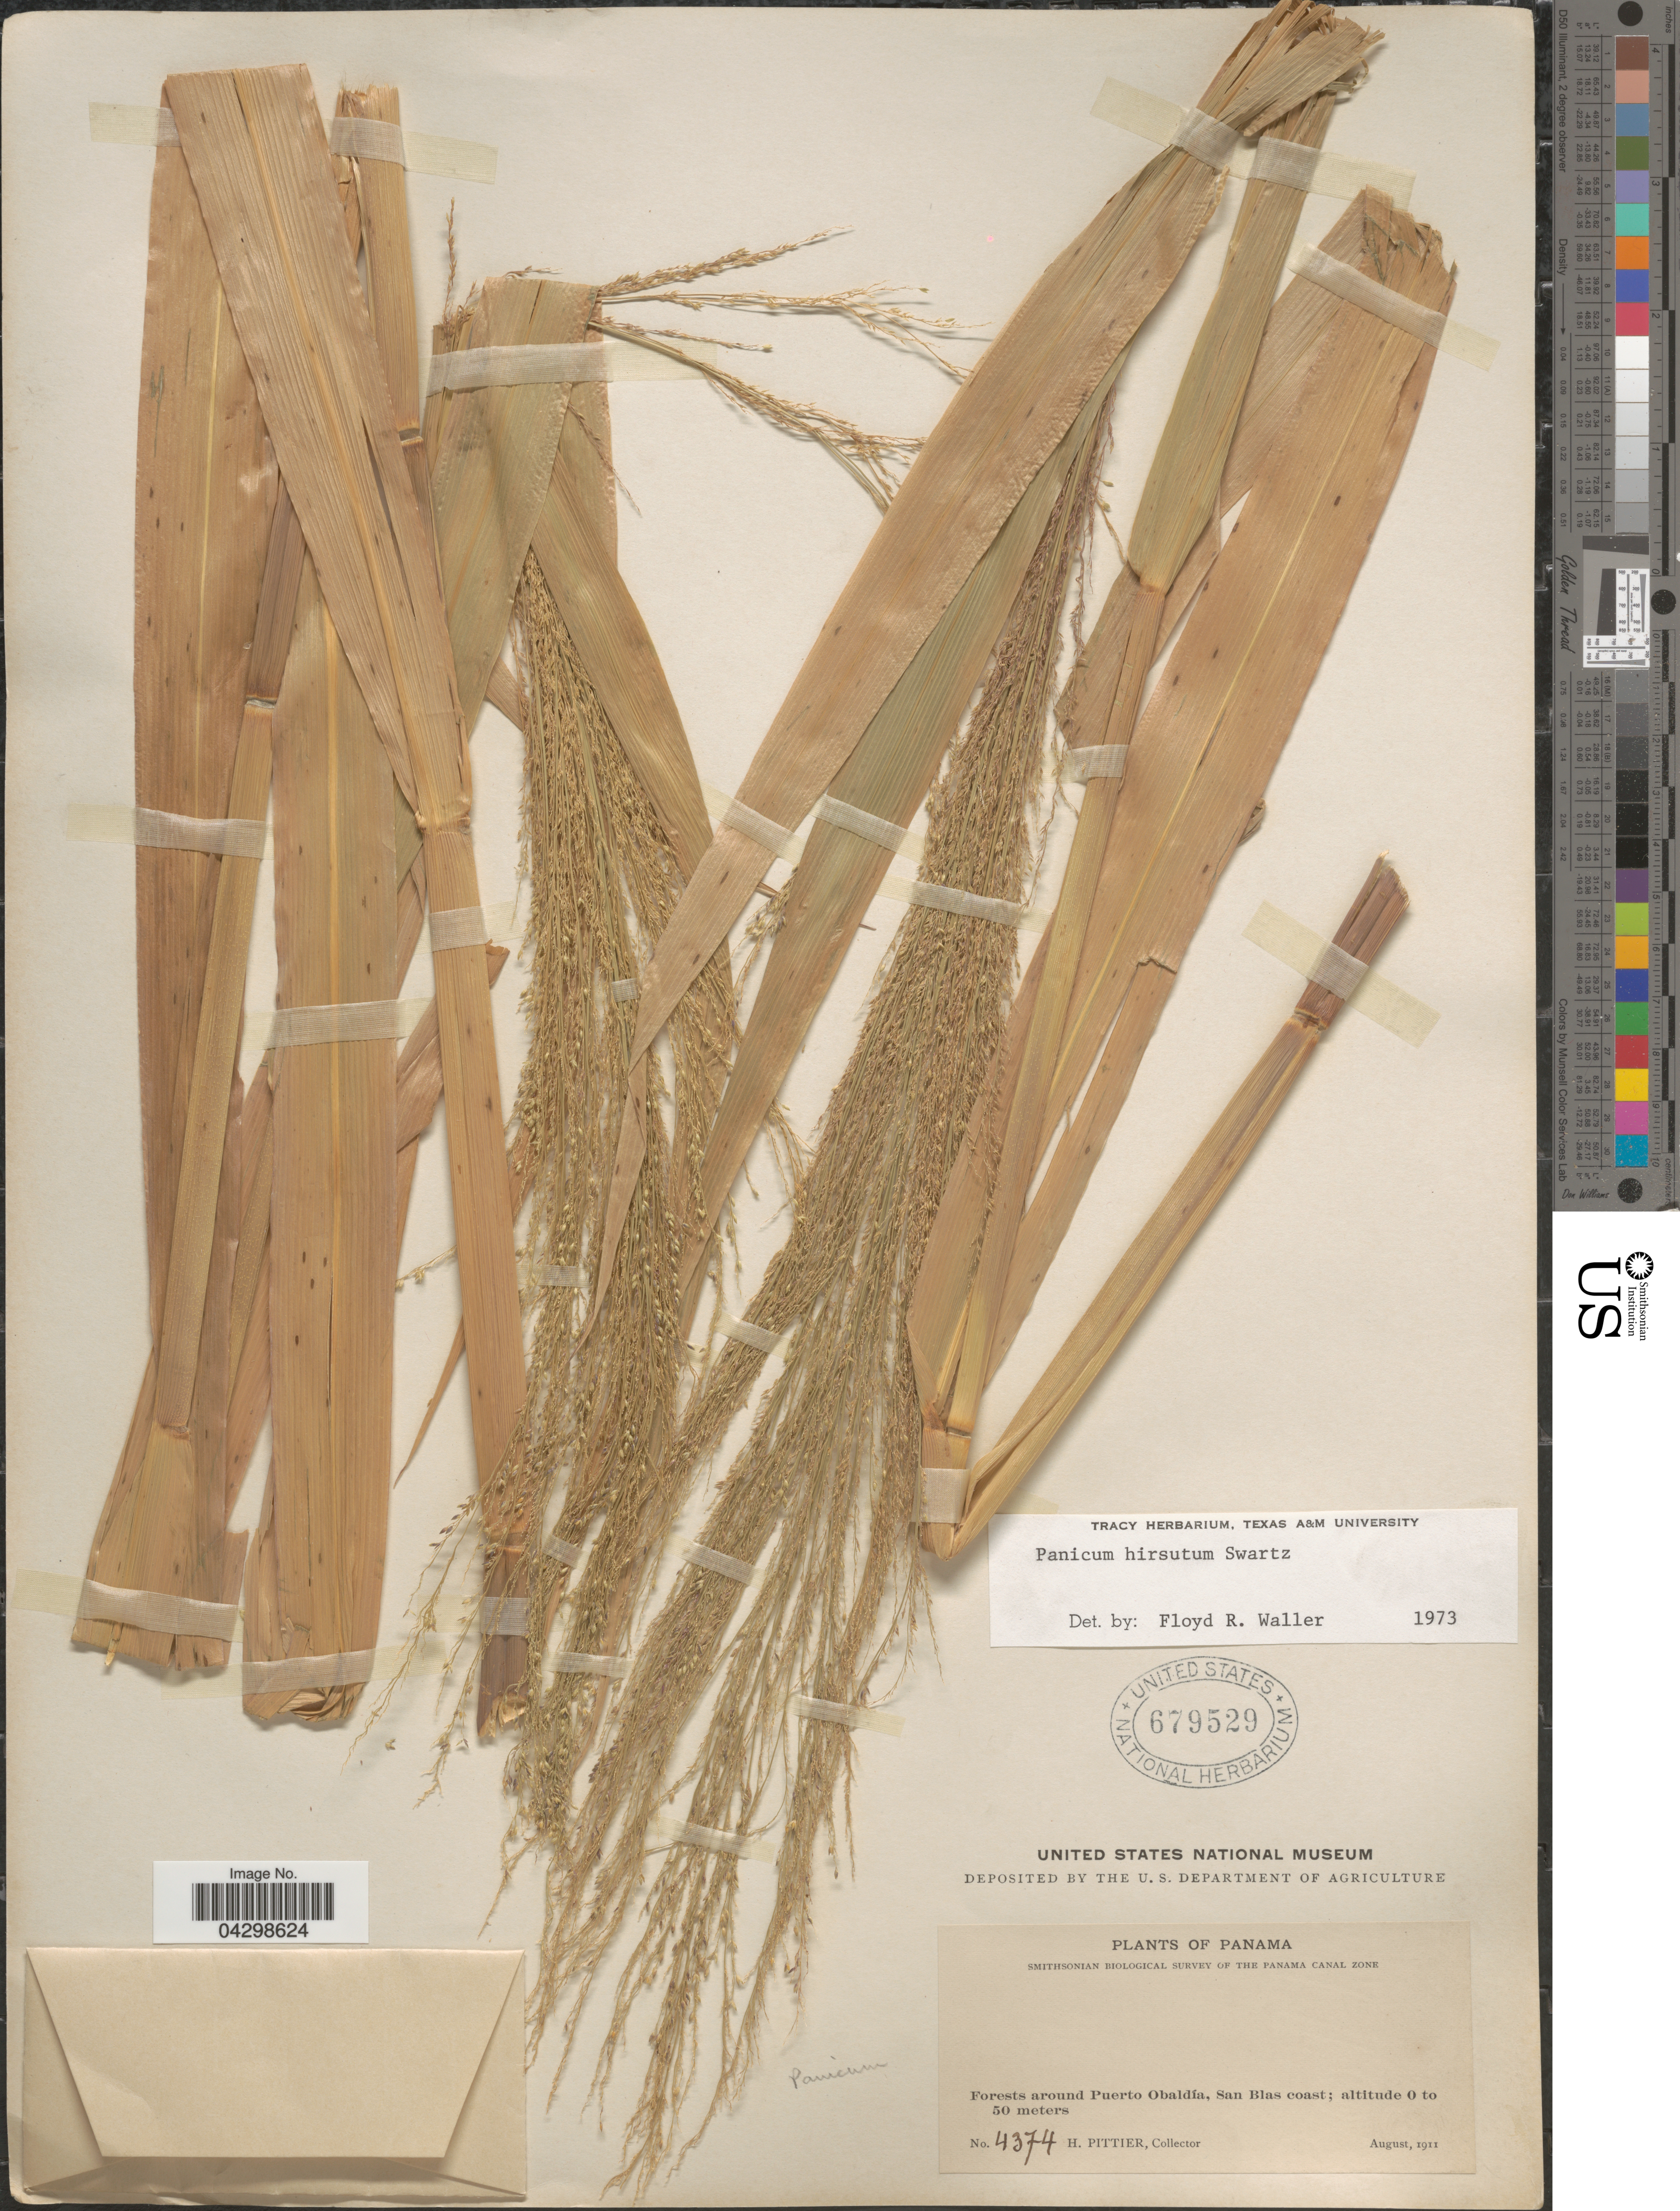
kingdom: Plantae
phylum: Tracheophyta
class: Liliopsida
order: Poales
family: Poaceae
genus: Panicum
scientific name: Panicum hirsutum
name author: Sw.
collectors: H. F. Pittier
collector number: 4374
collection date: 1911-08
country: Panama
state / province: Kuna Yala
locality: Smithsonian Biological Survey of the Panama Canal Zone. Forests around Puerto Obaldía, San Blas coast.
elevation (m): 0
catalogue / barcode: US 679529